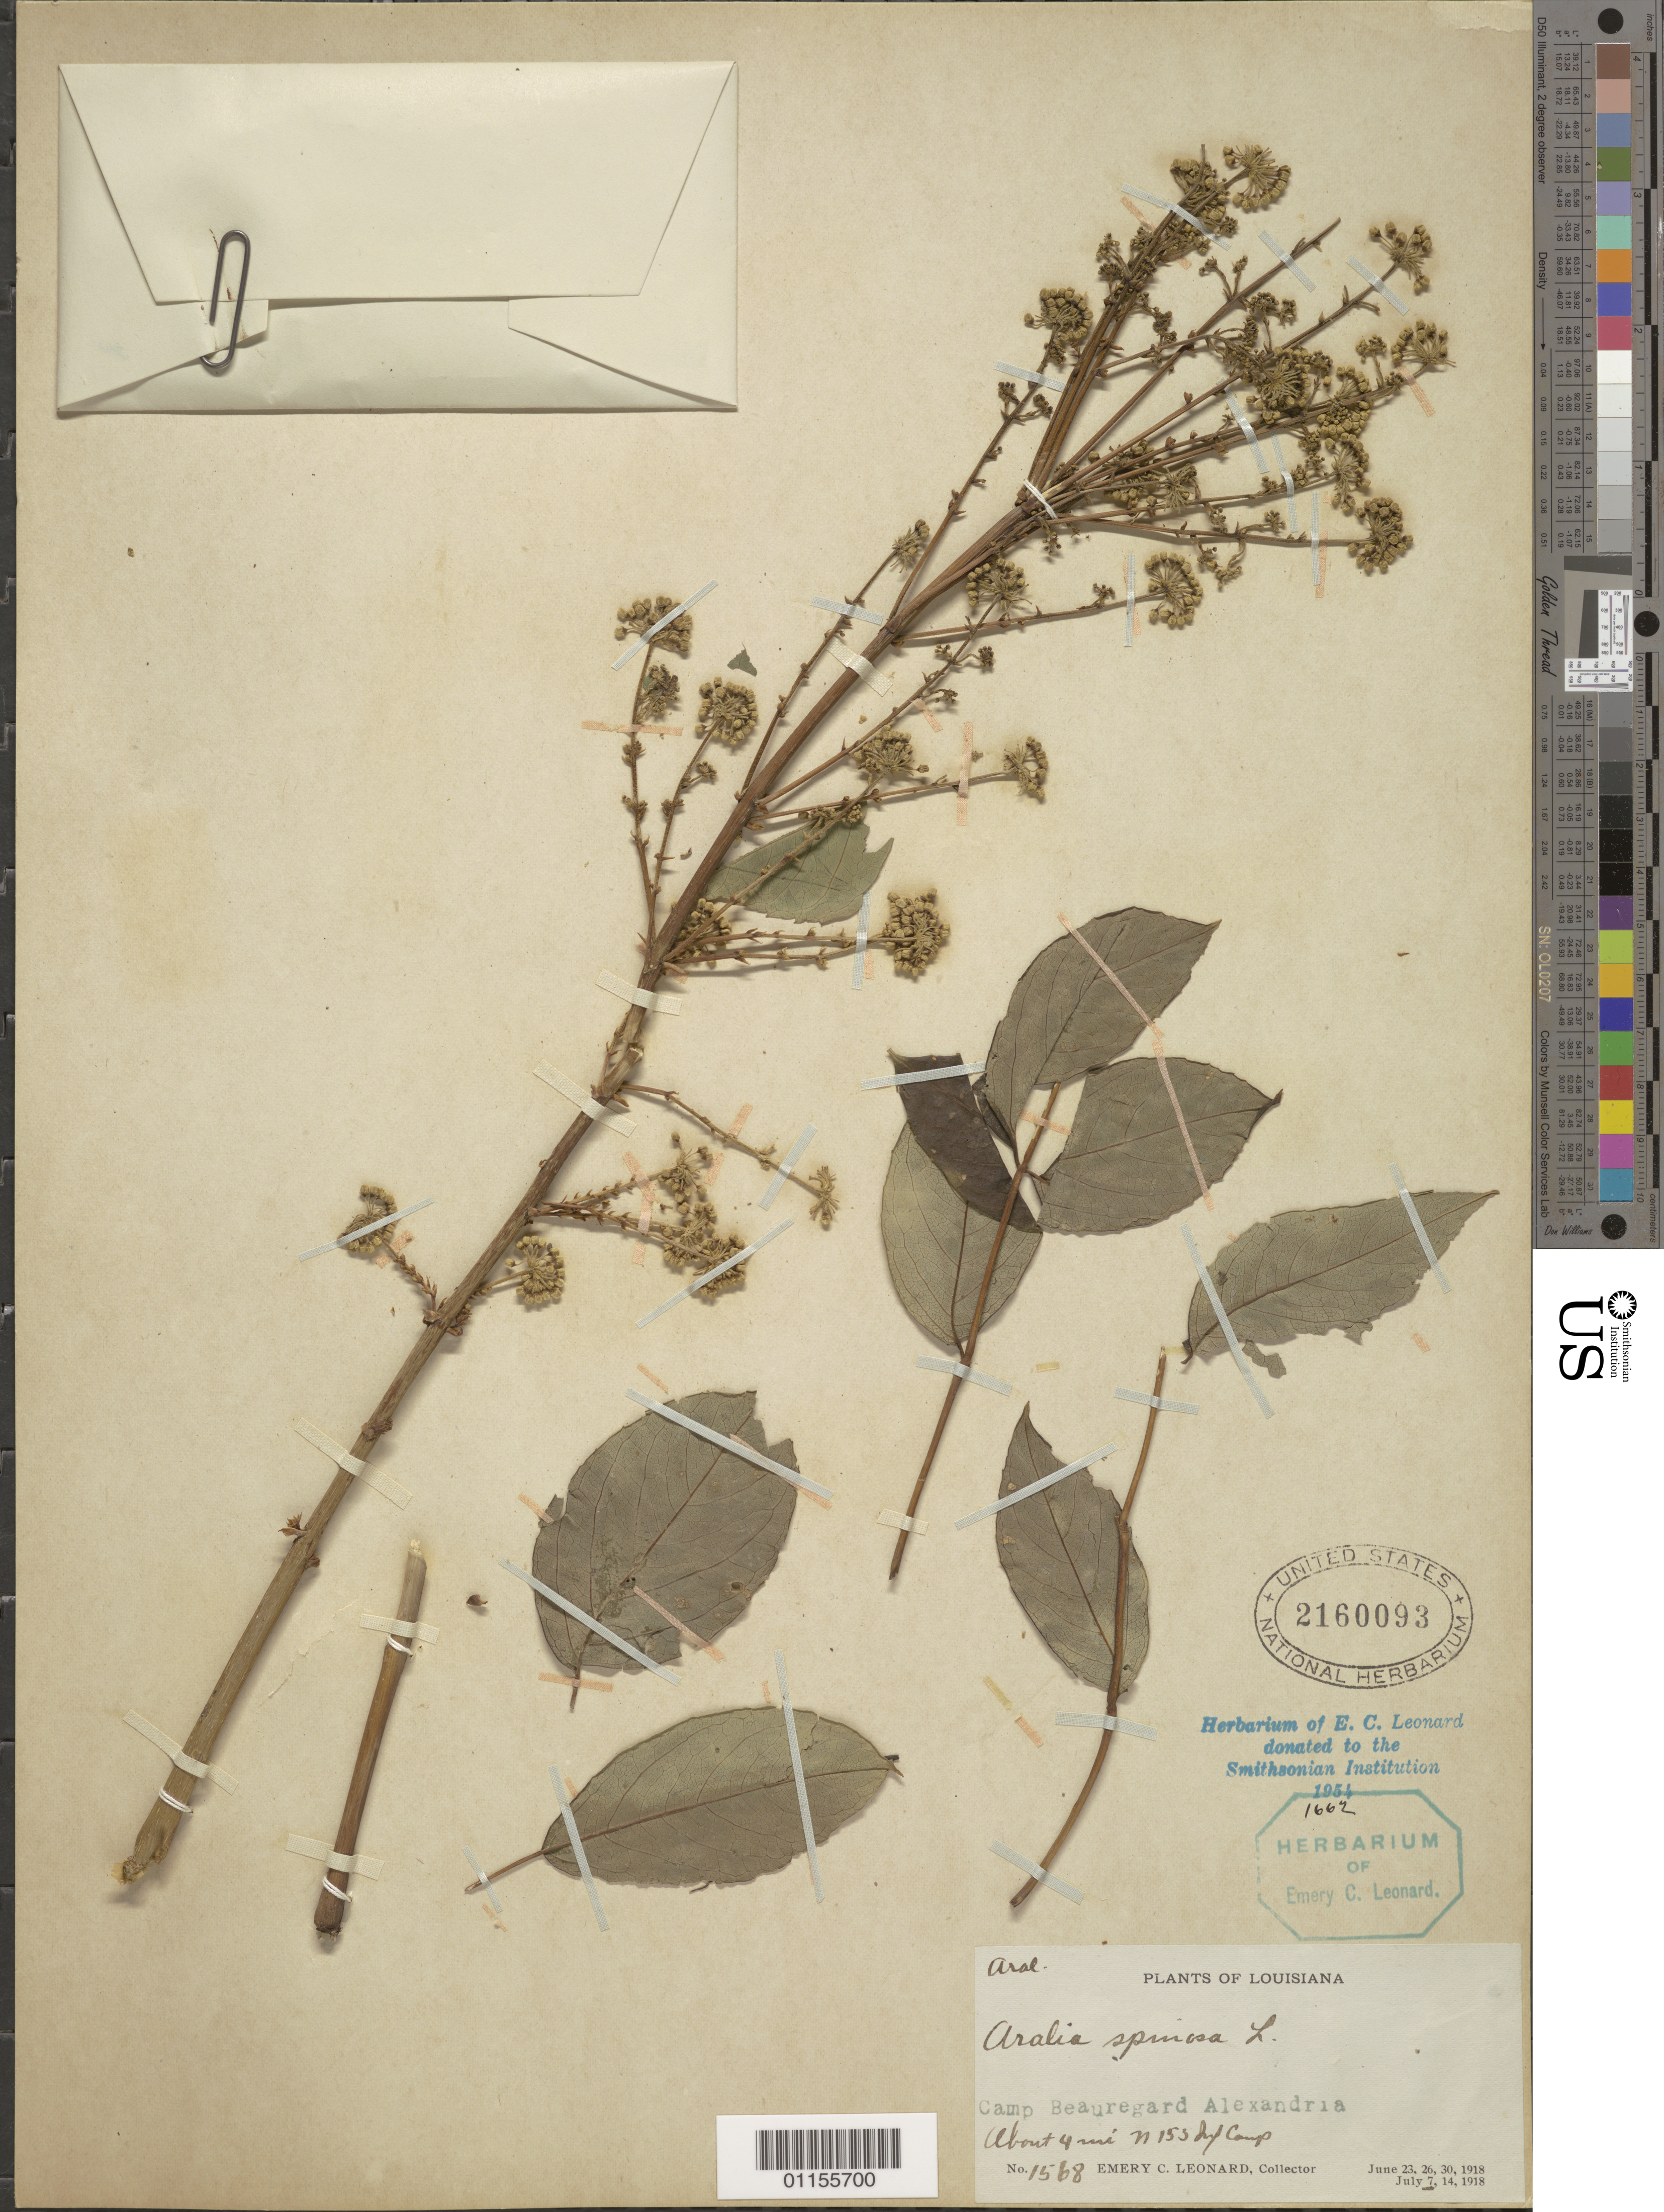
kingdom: Plantae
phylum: Tracheophyta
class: Magnoliopsida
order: Apiales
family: Araliaceae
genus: Aralia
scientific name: Aralia spinosa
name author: L.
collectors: E. C. Leonard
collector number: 1568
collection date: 1918-07-07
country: United States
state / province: Louisiana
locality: Camp Beauregard, Alexandria.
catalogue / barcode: US 2160093